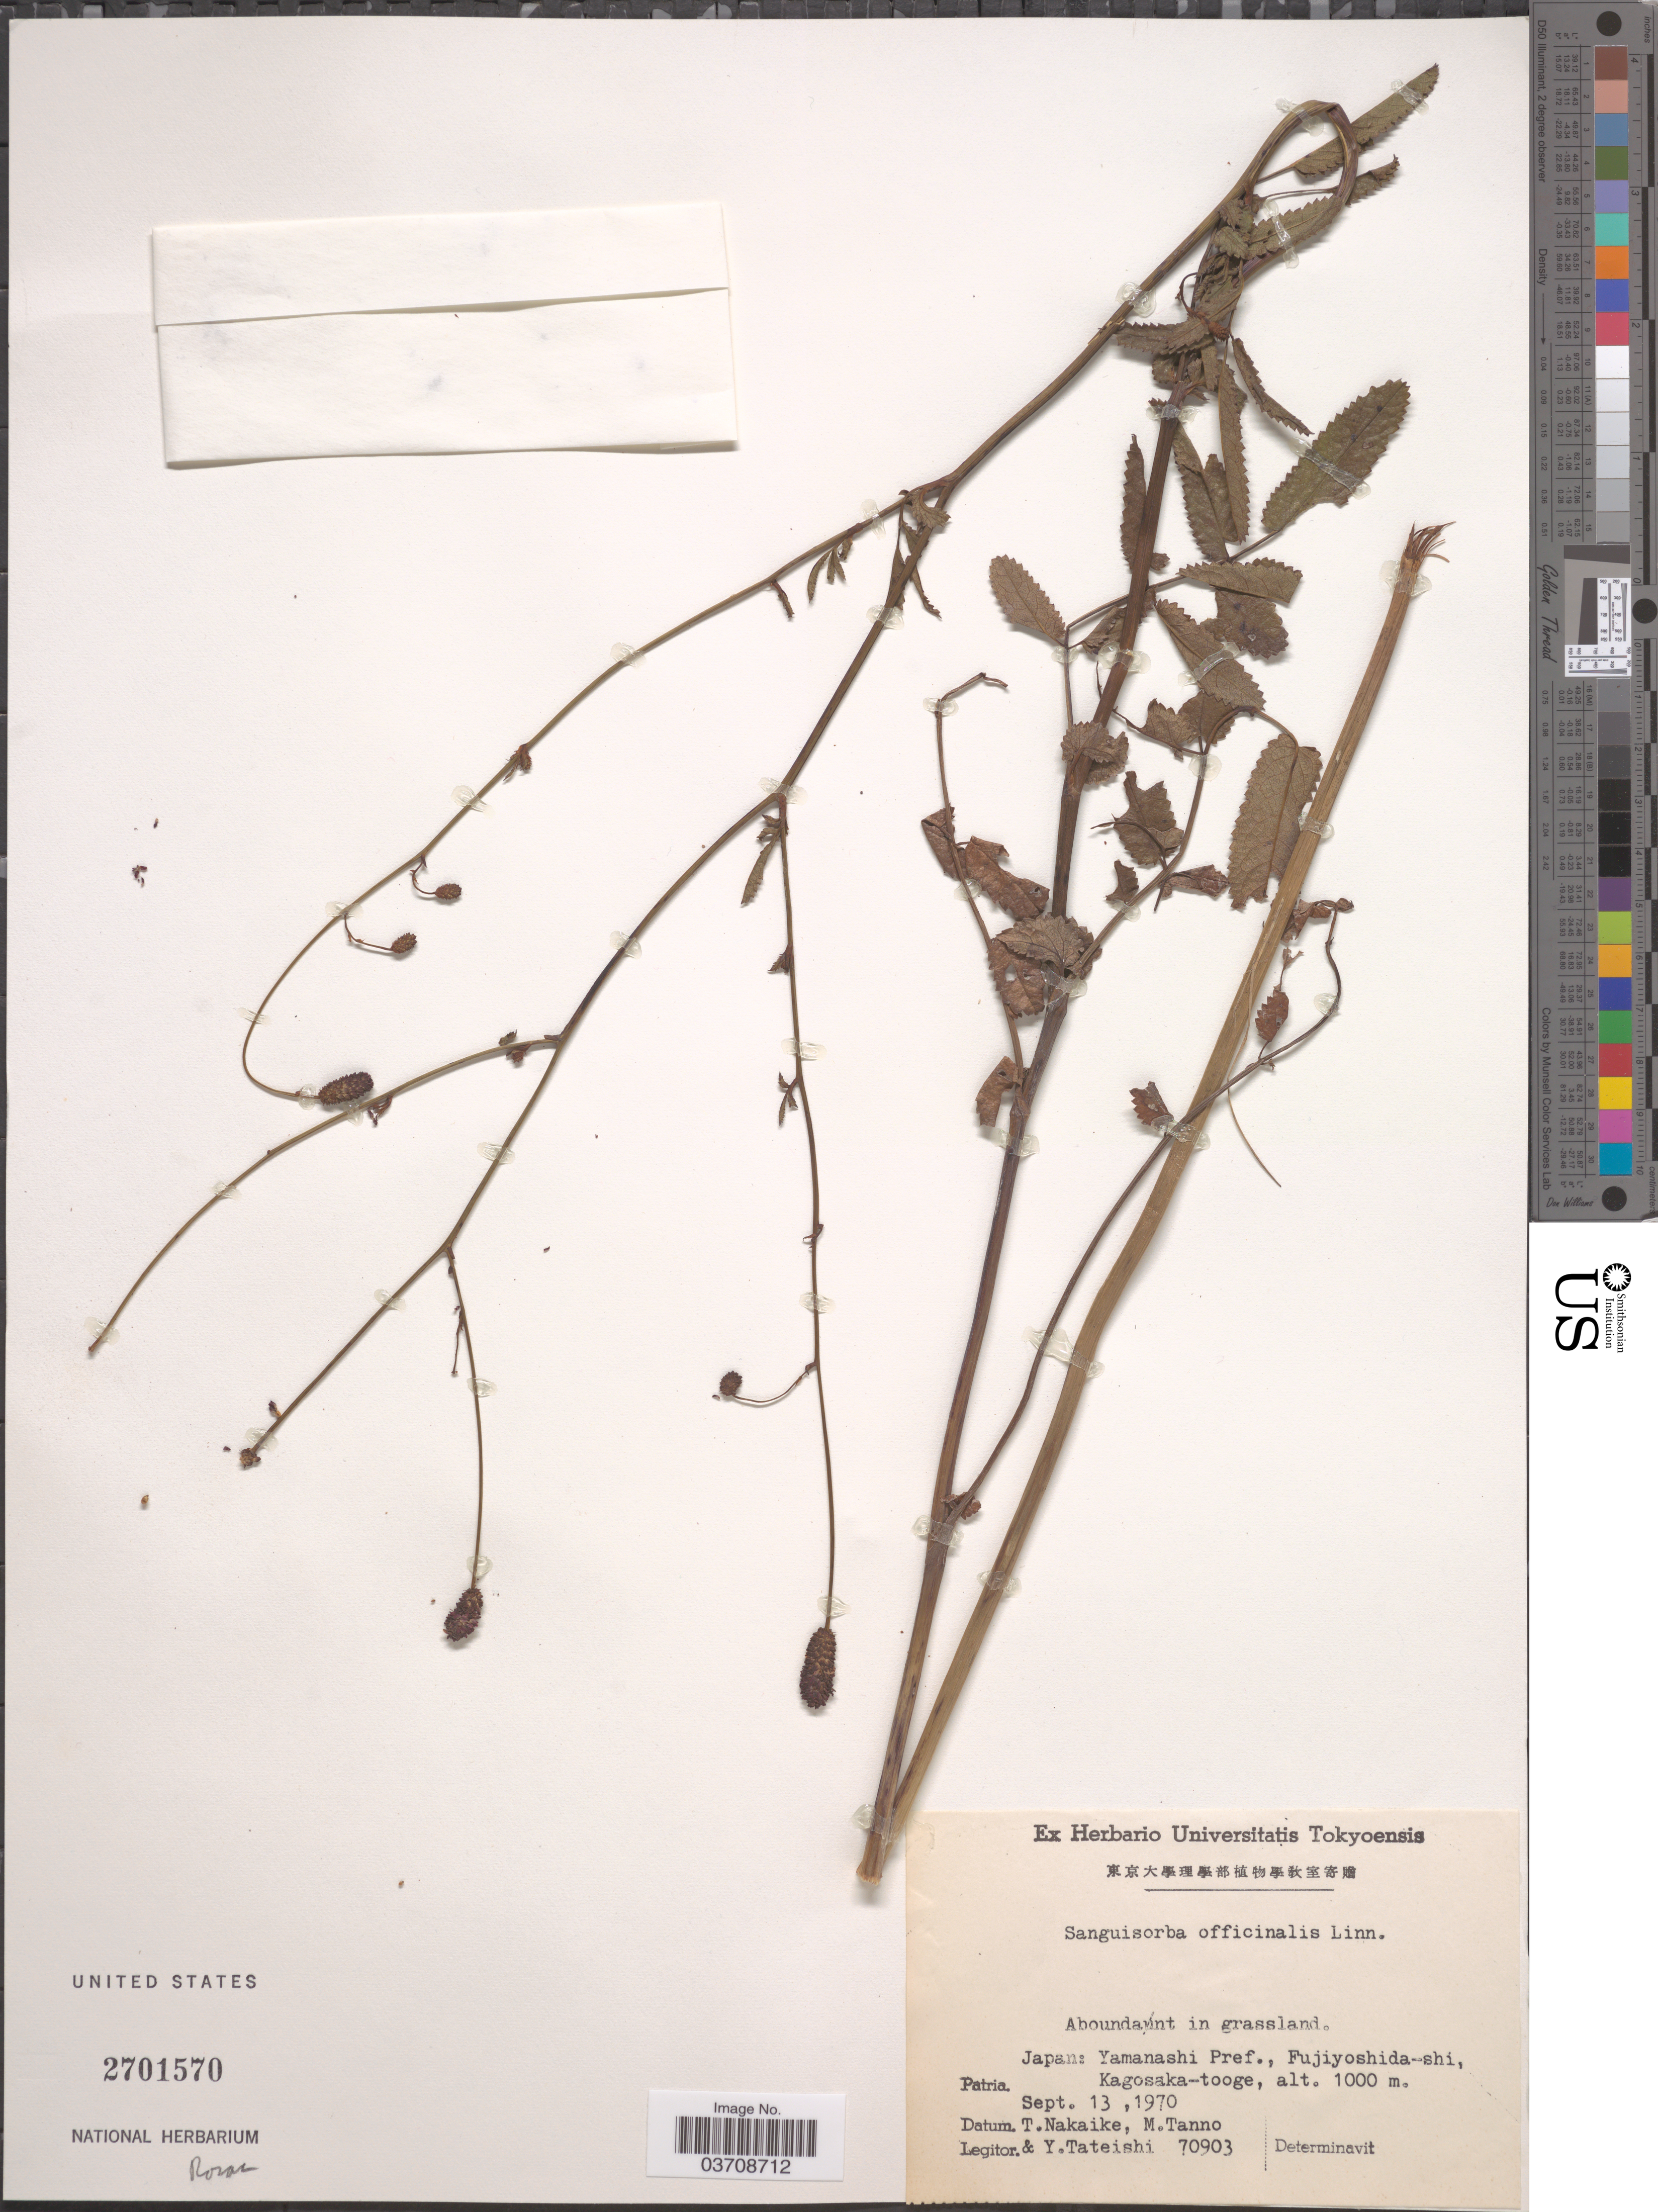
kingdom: Plantae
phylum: Tracheophyta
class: Magnoliopsida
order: Rosales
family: Rosaceae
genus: Sanguisorba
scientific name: Sanguisorba officinalis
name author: L.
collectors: T. Nakaike, M. Tanno & Y. Tateishi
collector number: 70903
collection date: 1970-09-13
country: Japan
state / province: Yamanasi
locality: Yamanashi Pref., Fujiyoshida-shi, Kagosaka-tooge.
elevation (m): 1000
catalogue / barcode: US 2701570